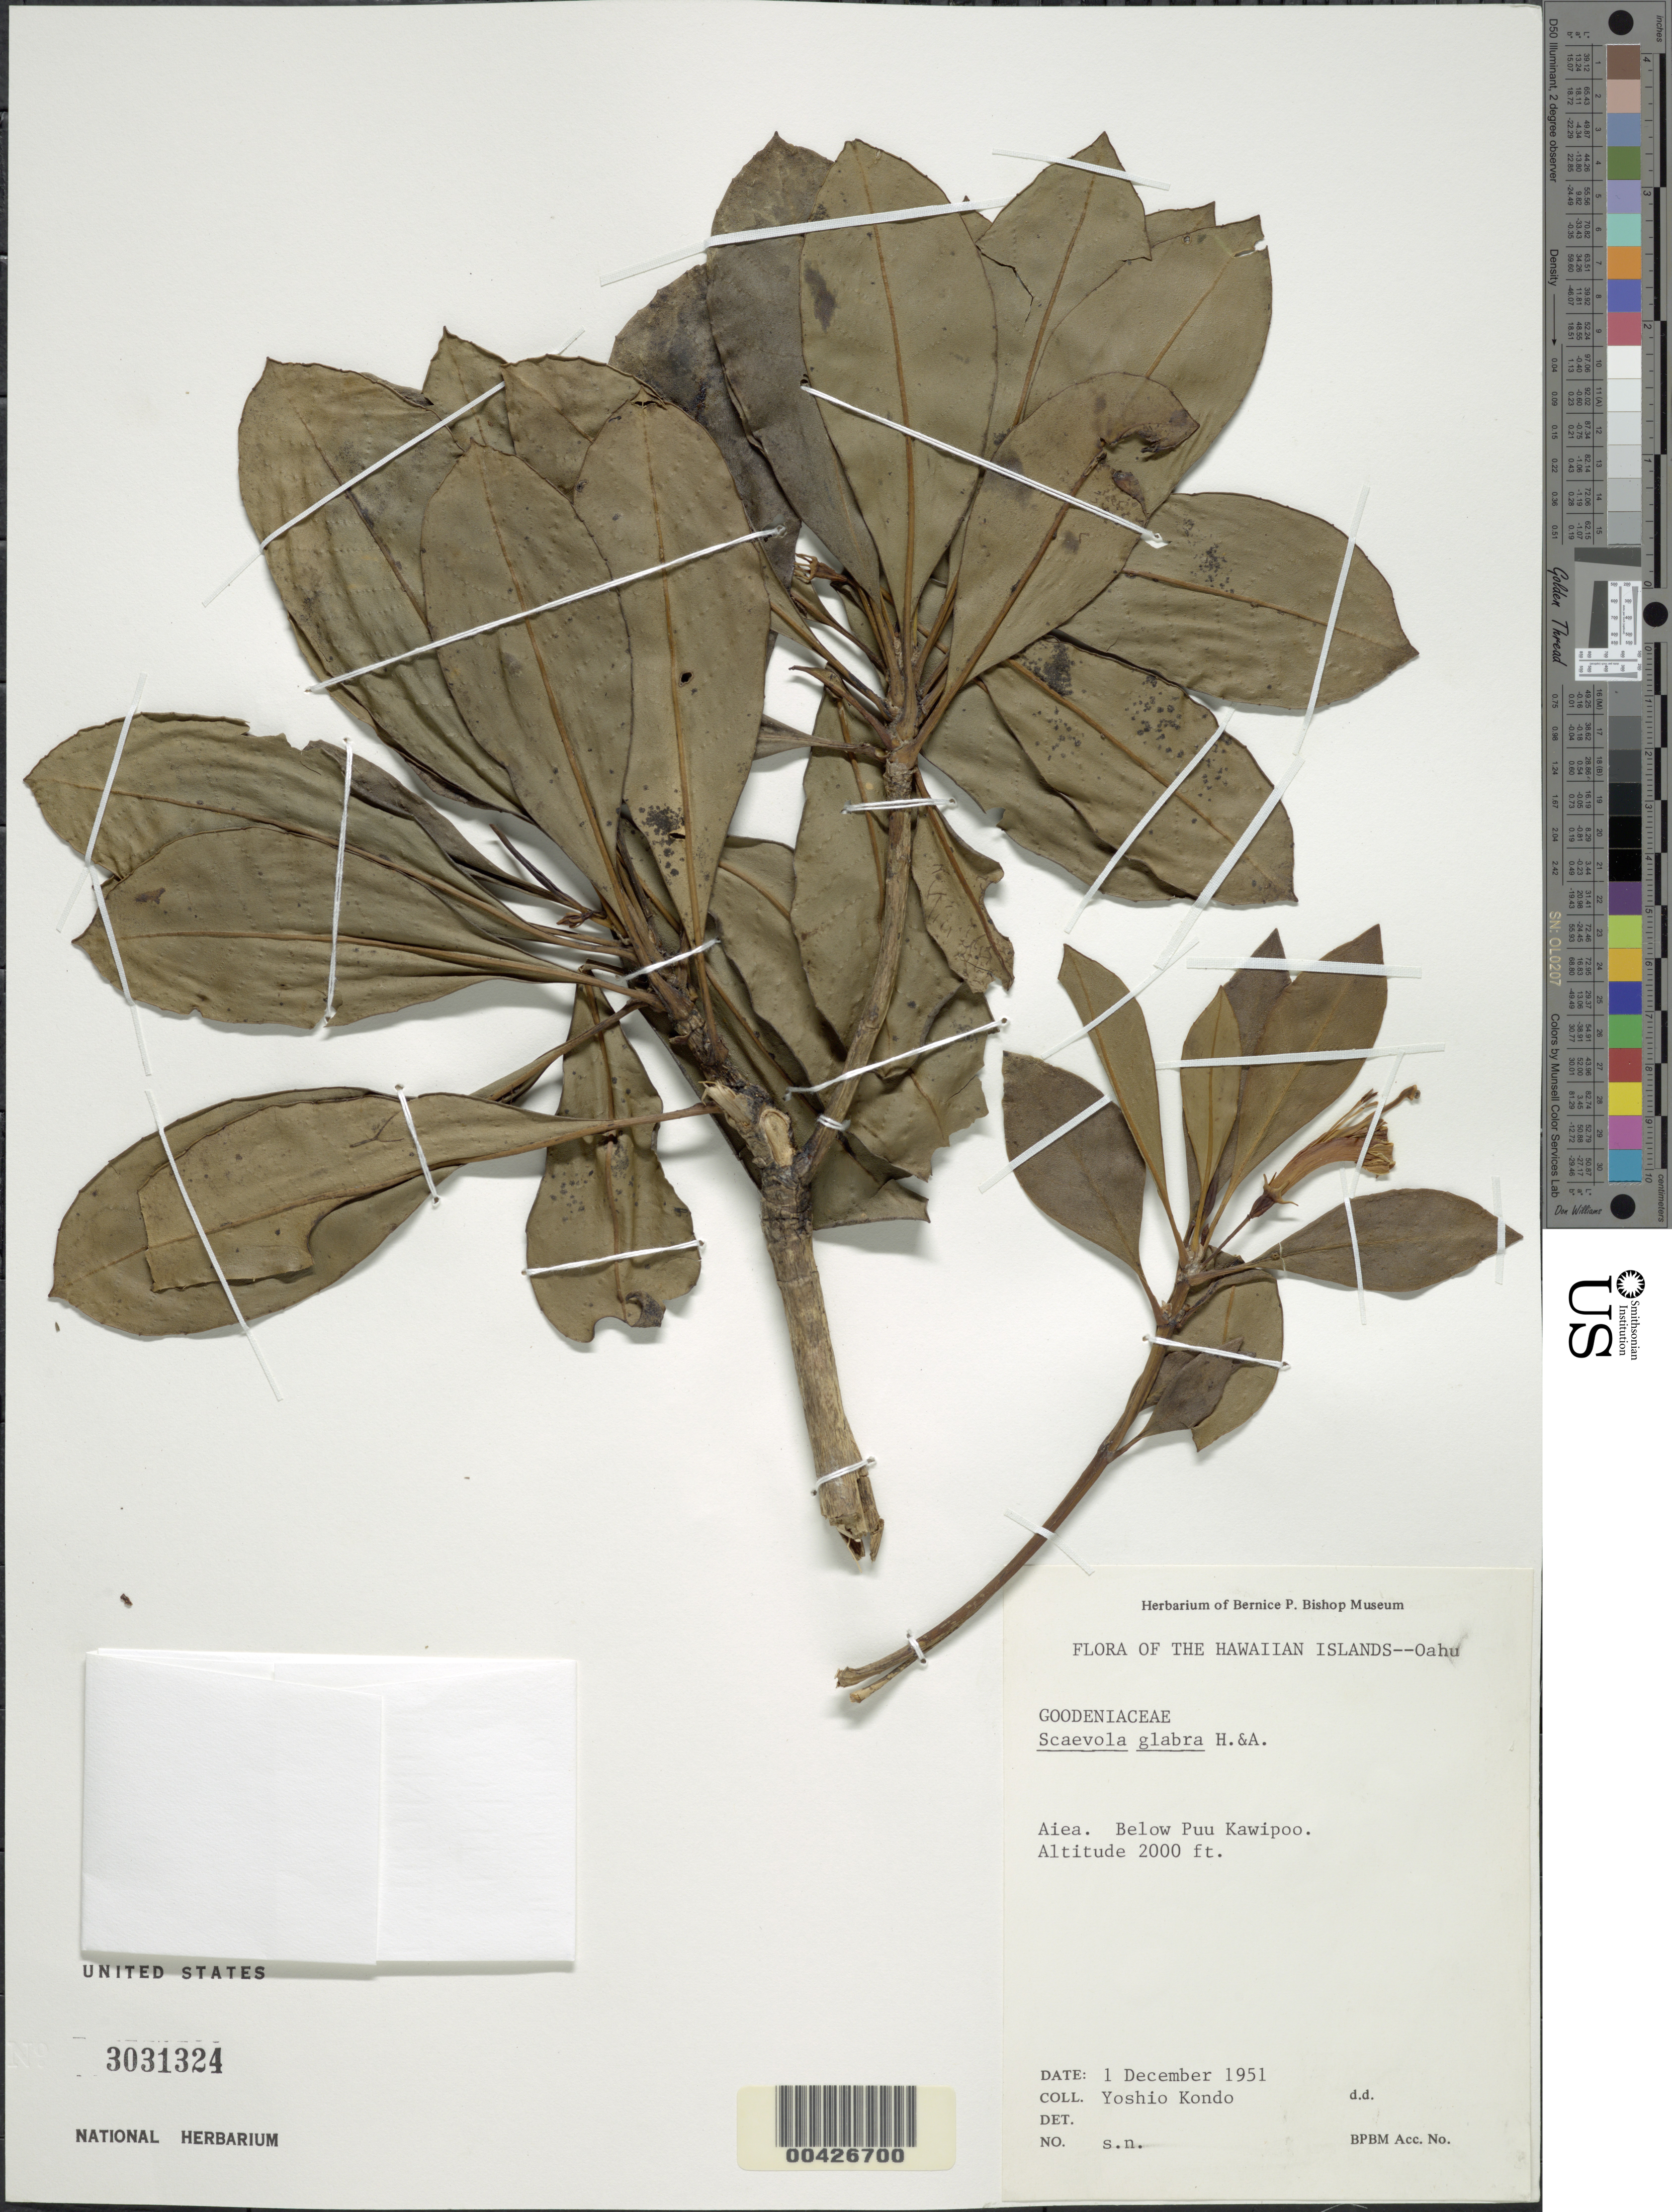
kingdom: Plantae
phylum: Tracheophyta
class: Magnoliopsida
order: Asterales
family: Goodeniaceae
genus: Scaevola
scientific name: Scaevola glabra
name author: Hook. & Arn.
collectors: Y. Kondo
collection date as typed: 1 Dec 1951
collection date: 1951-12-01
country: United States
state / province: Hawaii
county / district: Honolulu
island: Oahu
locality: Aiea. Below Puu Kawipoo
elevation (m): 610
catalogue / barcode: US 3031324